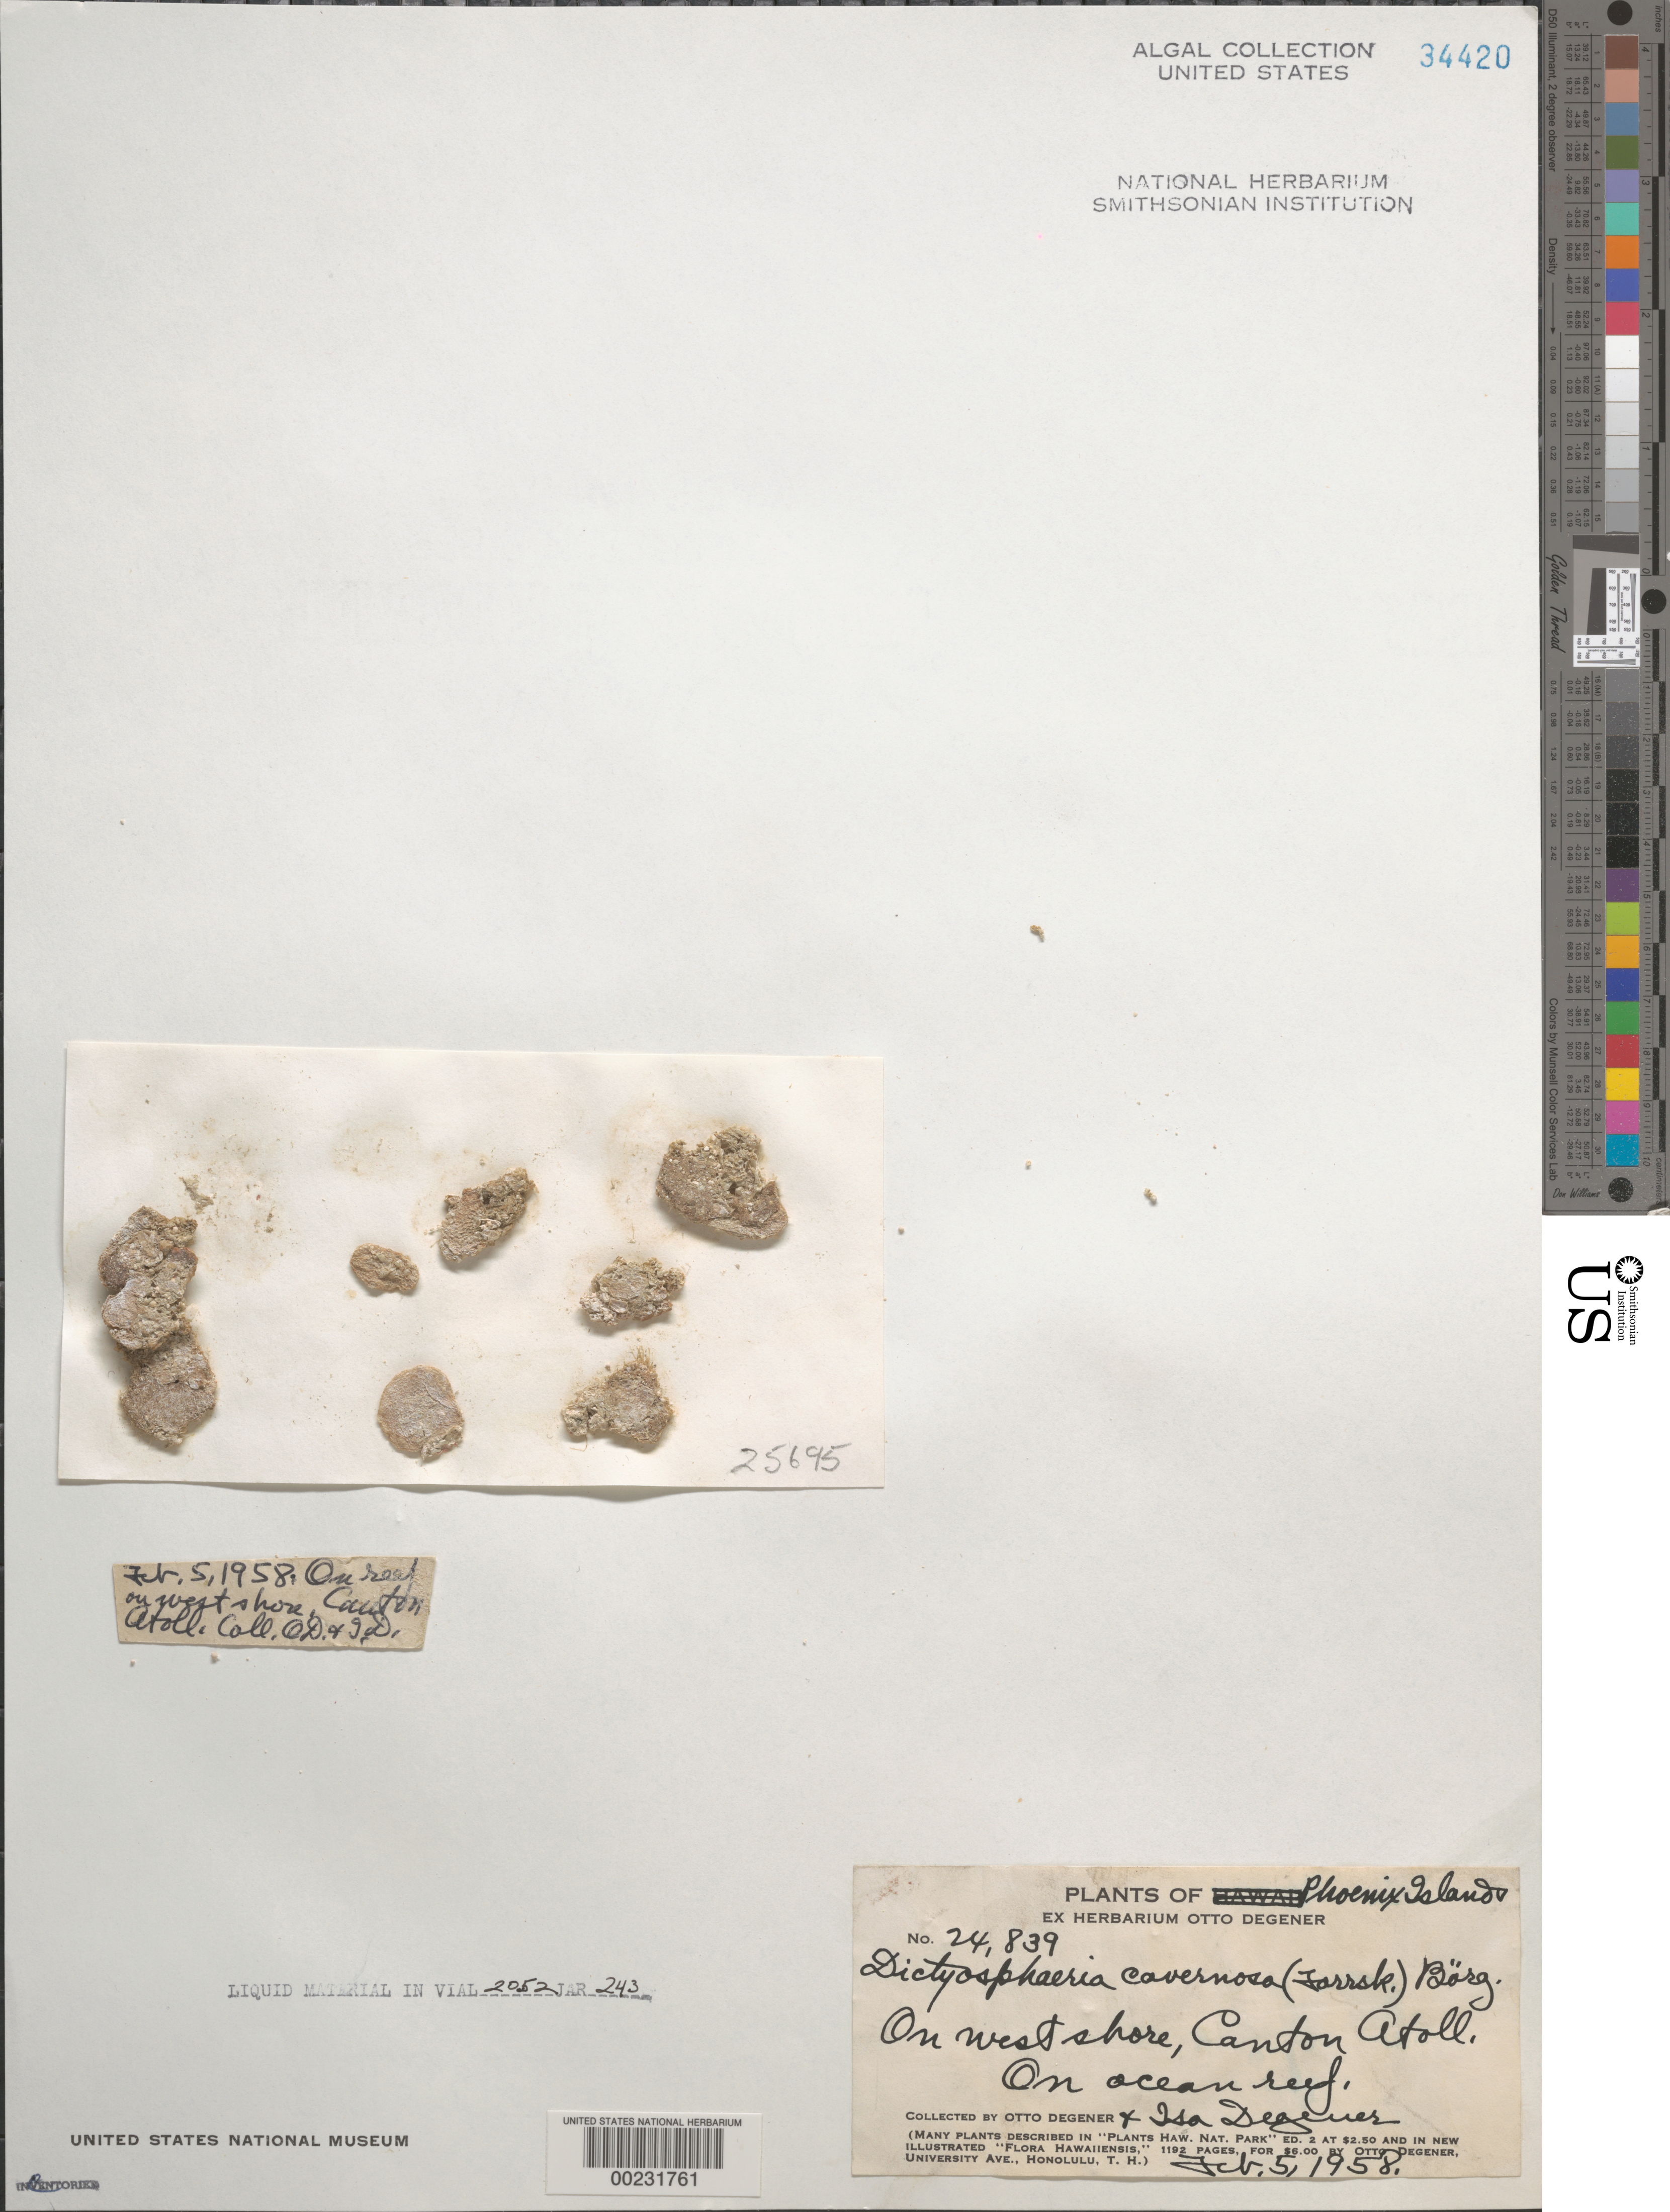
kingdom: Plantae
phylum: Chlorophyta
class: Ulvophyceae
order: Siphonocladales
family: Siphonocladaceae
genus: Dictyosphaeria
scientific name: Dictyosphaeria cavernosa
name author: (Forssk.) Børgesen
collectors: O. Degener & I. Degener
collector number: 24839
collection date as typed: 05 Feb 1958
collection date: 1958-02-05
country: Kiribati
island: Kanton [Canton] Atoll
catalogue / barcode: US 34420